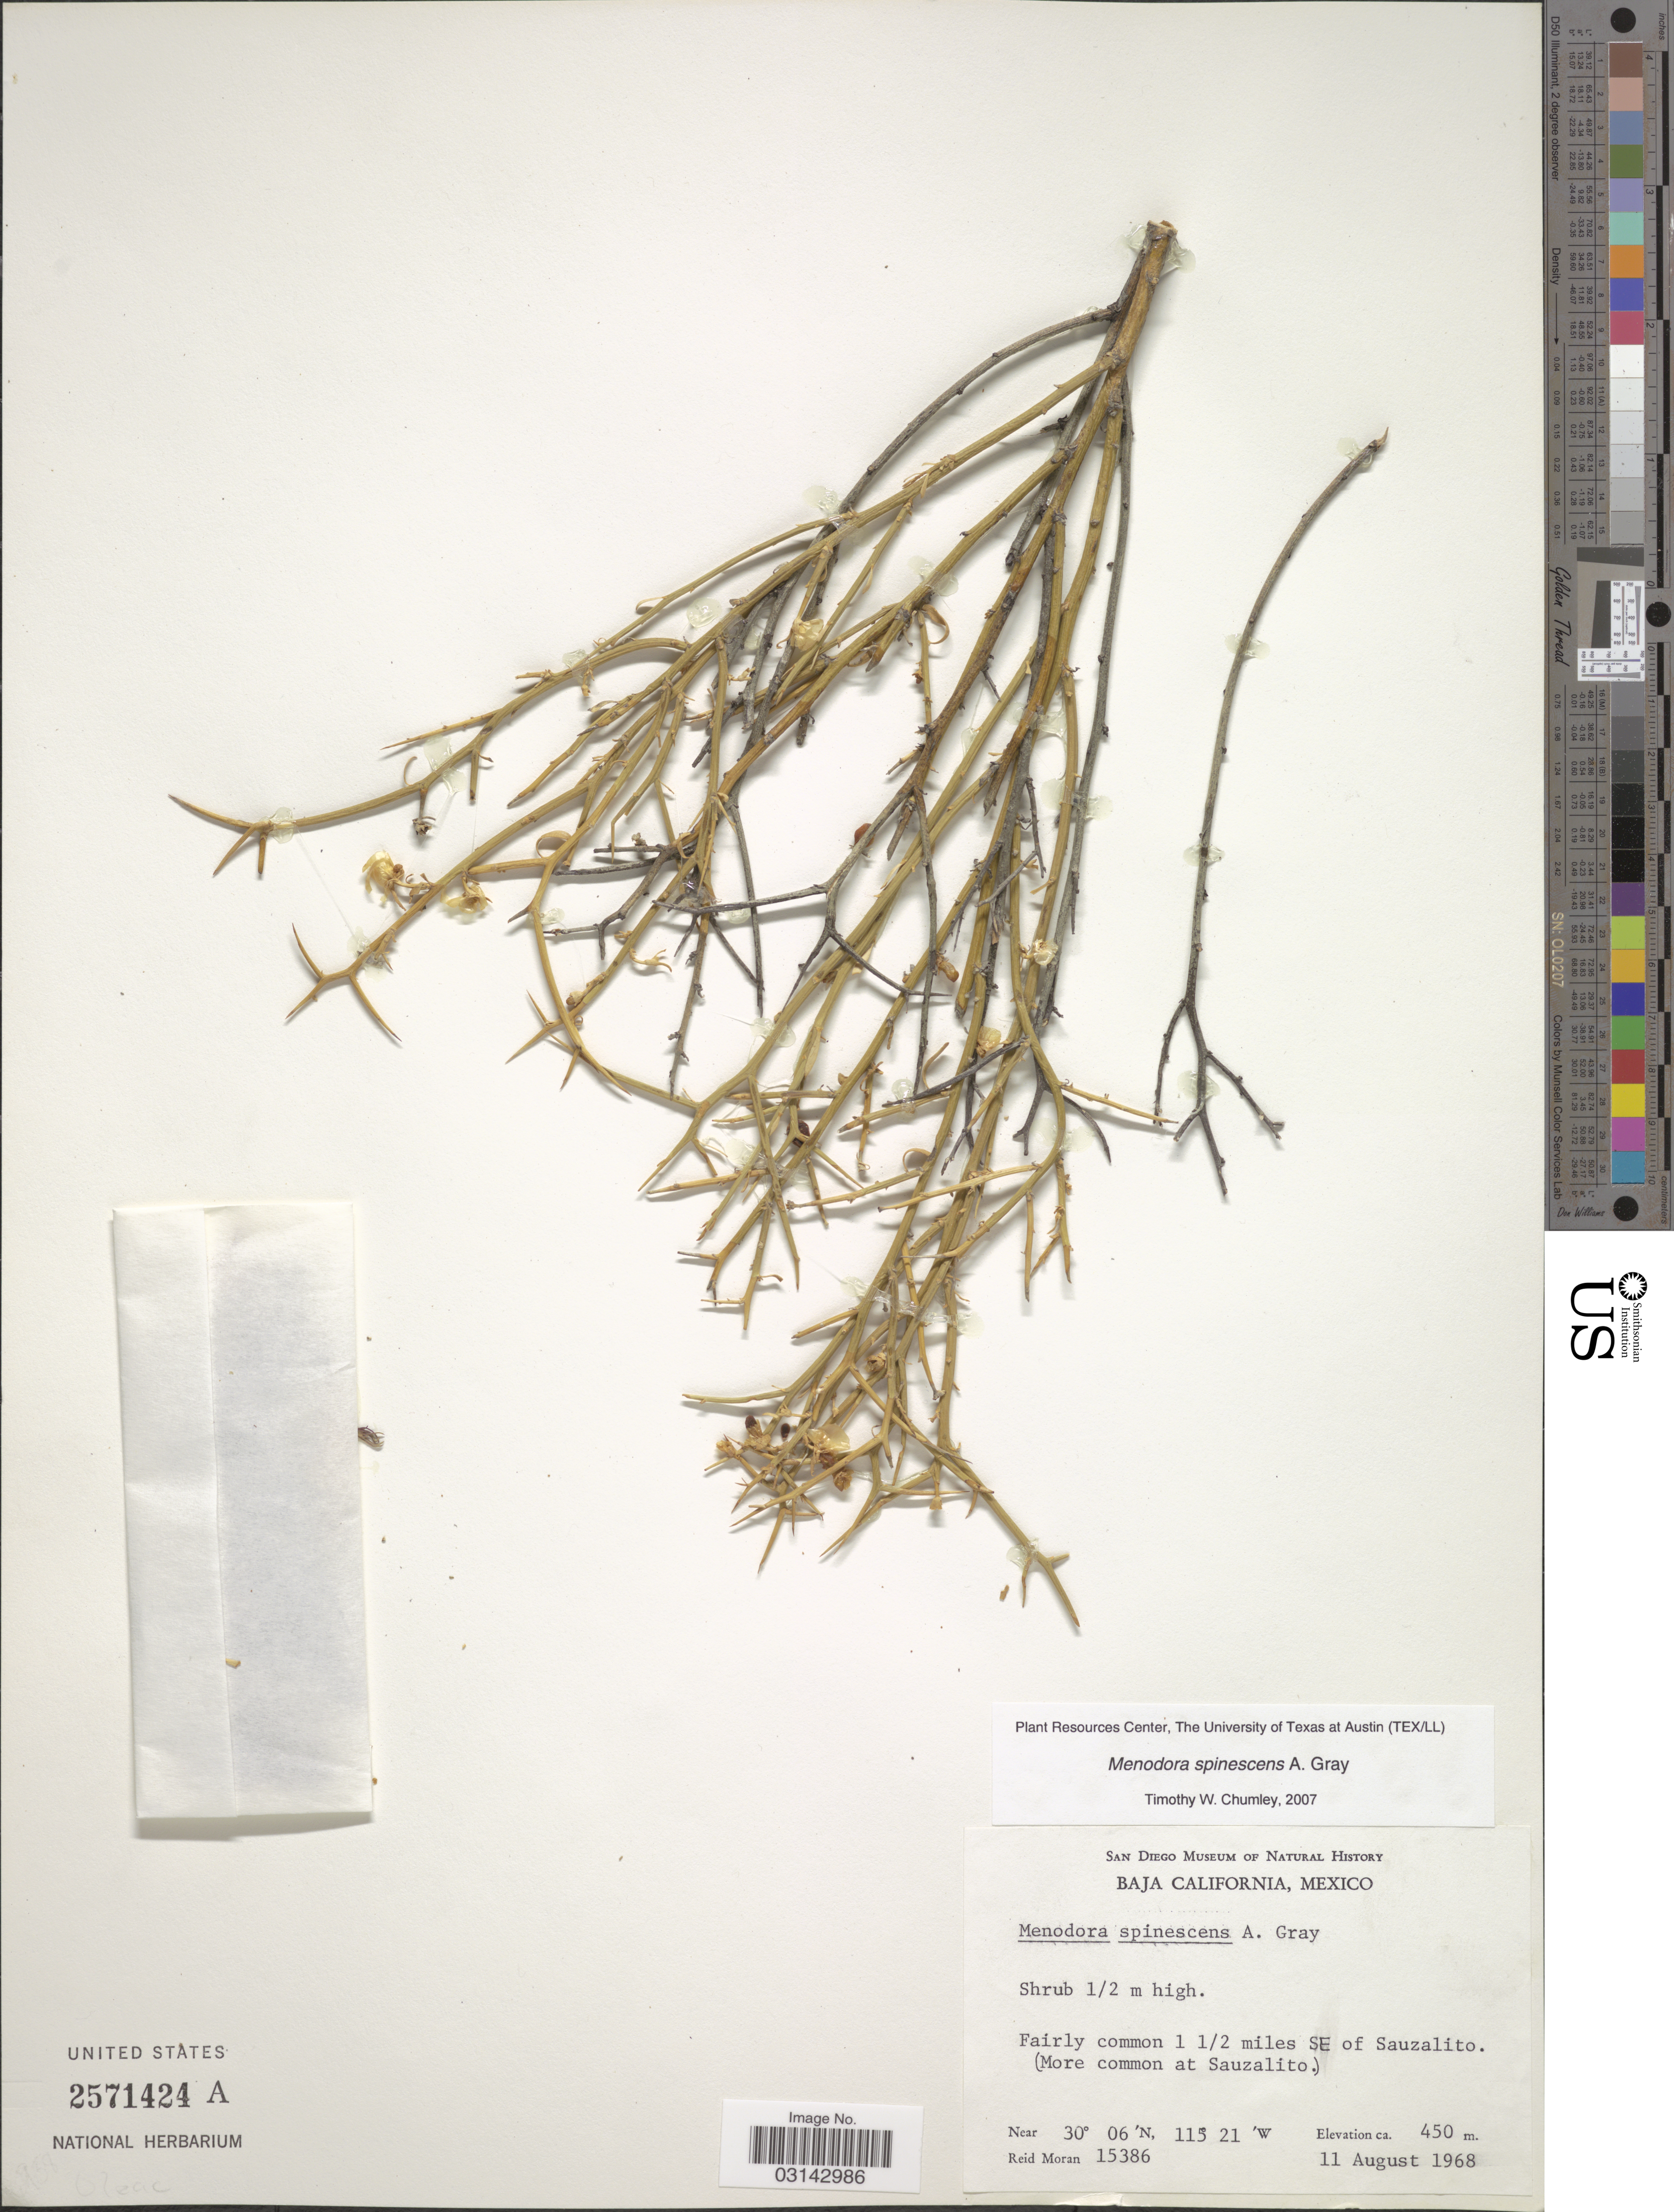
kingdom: Plantae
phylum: Tracheophyta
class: Magnoliopsida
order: Lamiales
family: Oleaceae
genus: Menodora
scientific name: Menodora spinescens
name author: A. Gray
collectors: R. Moran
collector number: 15386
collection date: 1968-08-11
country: Mexico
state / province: Baja California Sur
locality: Fairly common 1 1/2 miles SE of Sauzalito. (More common at Sauzalito.).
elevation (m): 450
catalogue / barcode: US 2571424A